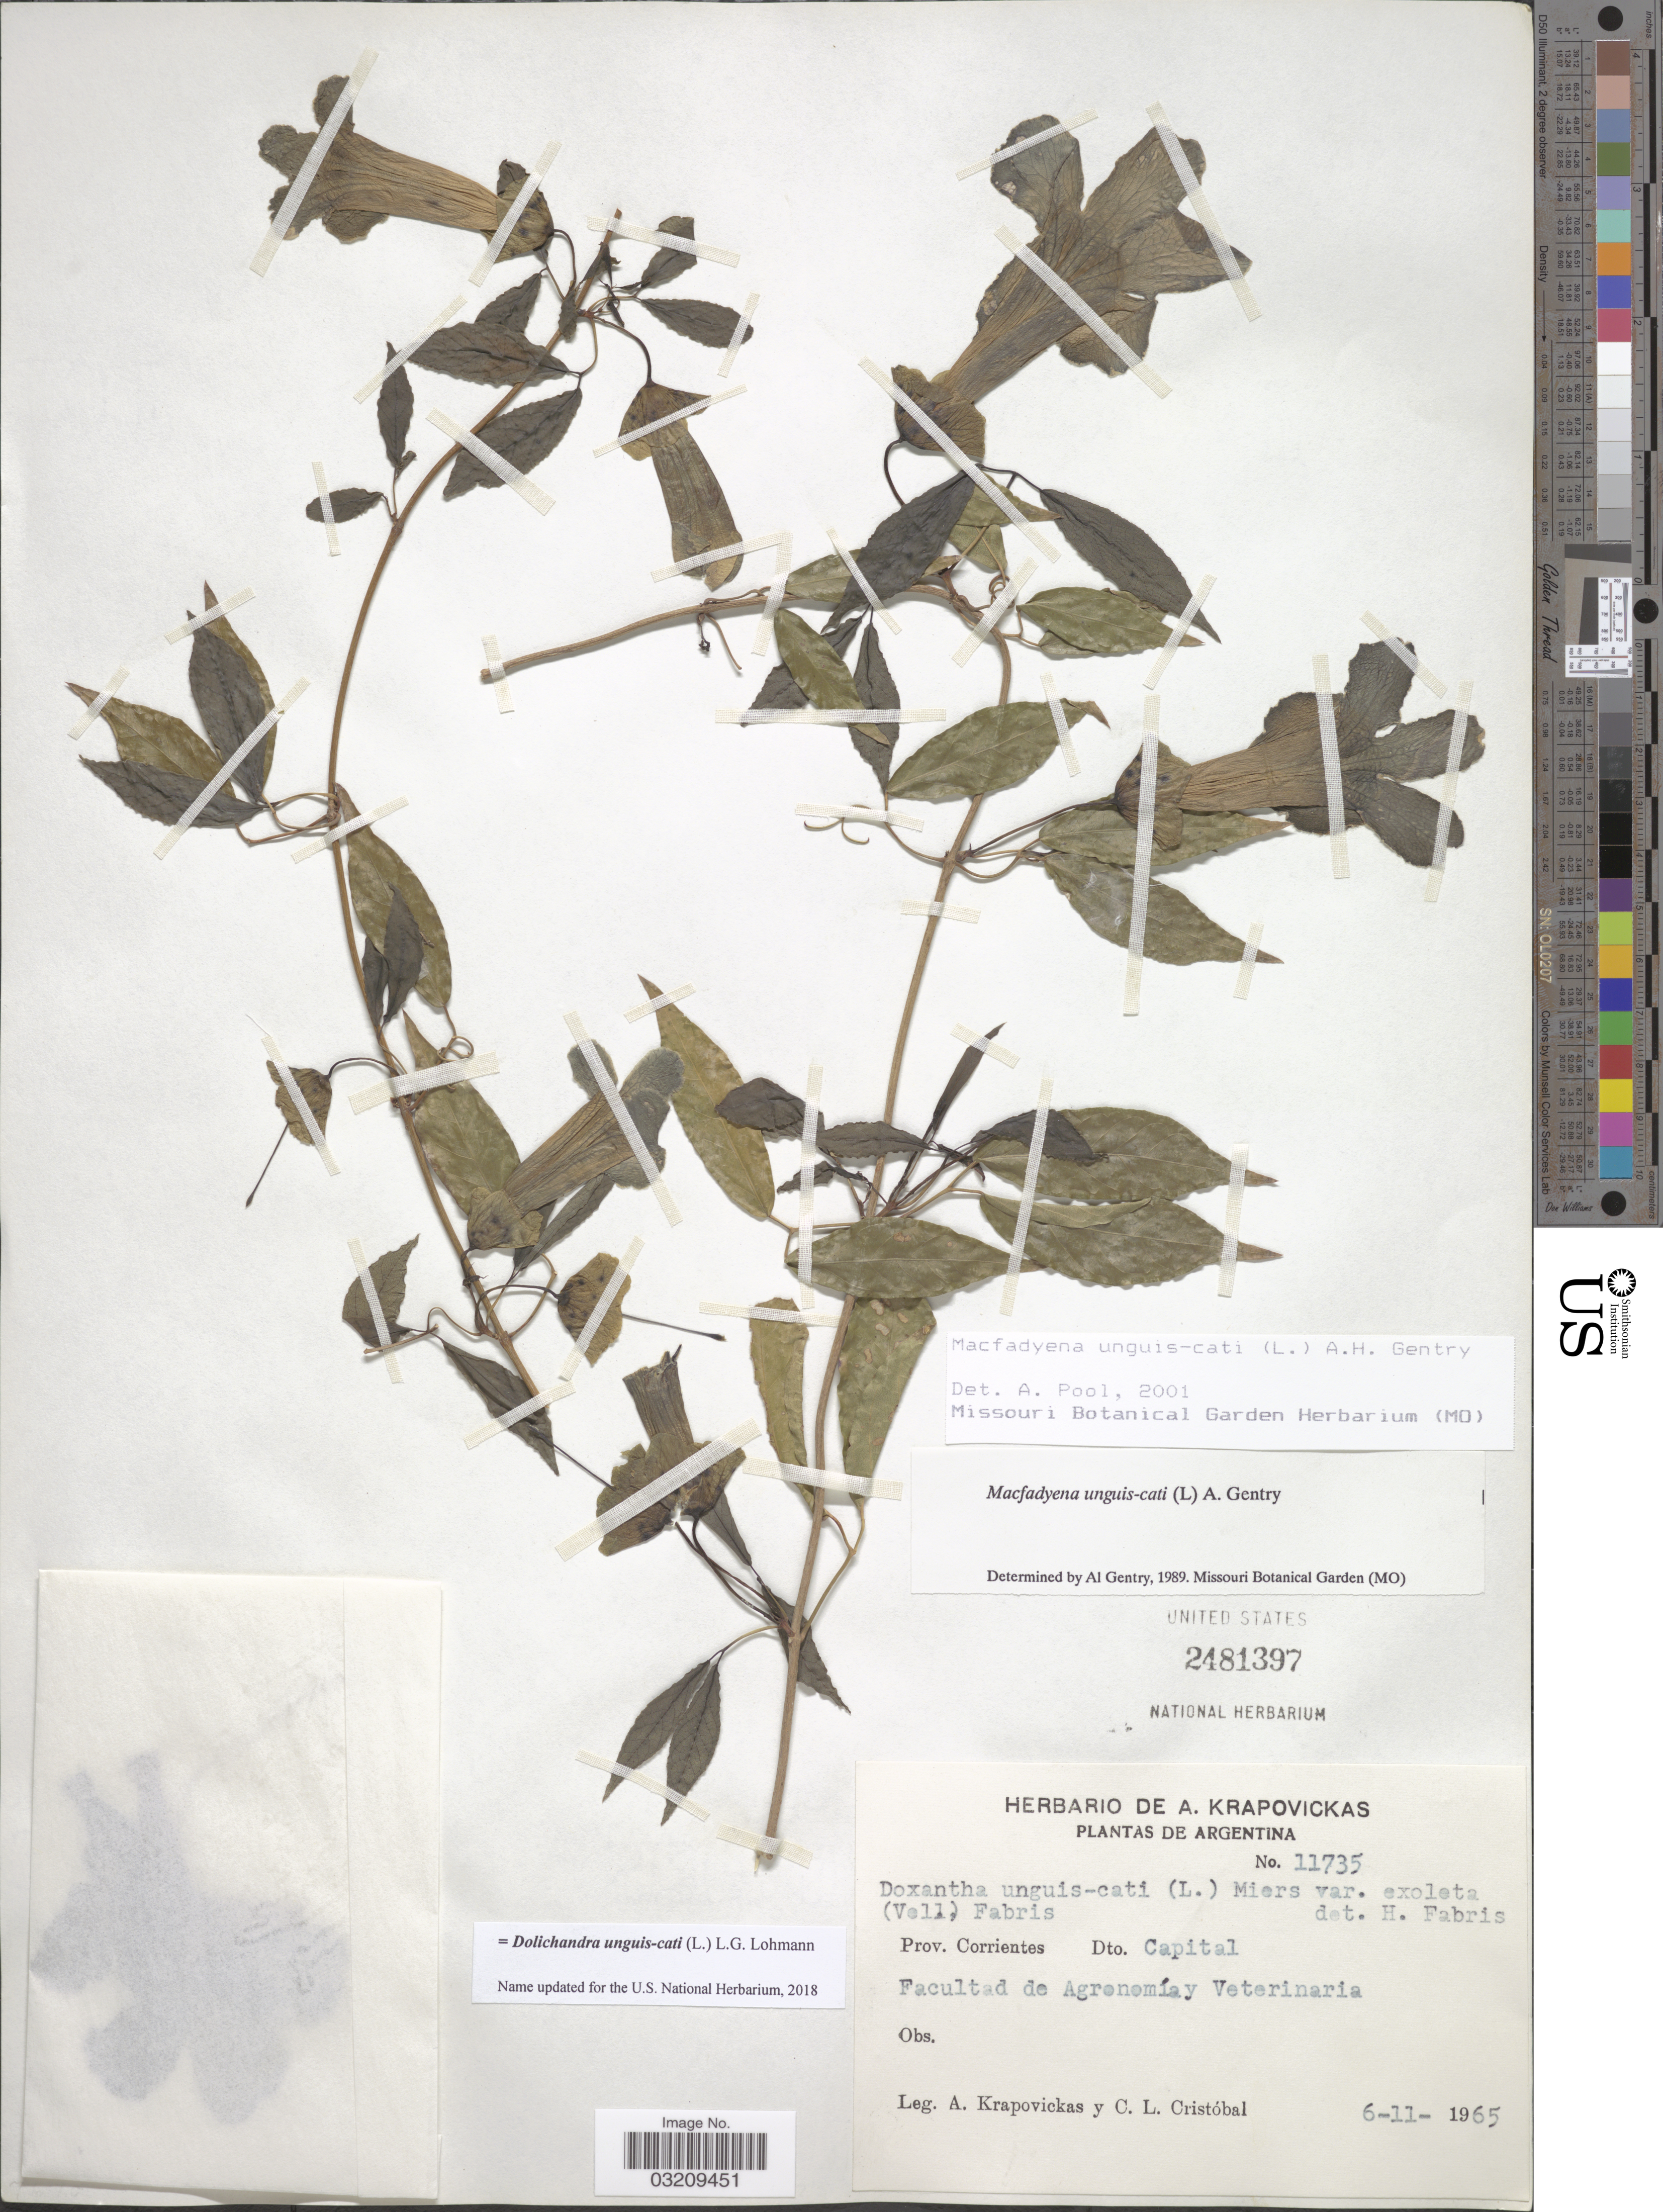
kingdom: Plantae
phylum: Tracheophyta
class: Magnoliopsida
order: Lamiales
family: Bignoniaceae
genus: Dolichandra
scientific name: Dolichandra unguis-cati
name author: (L.) L.G. Lohmann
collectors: A. Krapovickas & C. L. Cristóbal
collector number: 11735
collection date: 1965-11-06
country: Argentina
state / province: Corrientes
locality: Dto. Capital. Facultad de Agronomía y Veterinaria.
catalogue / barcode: US 2481397